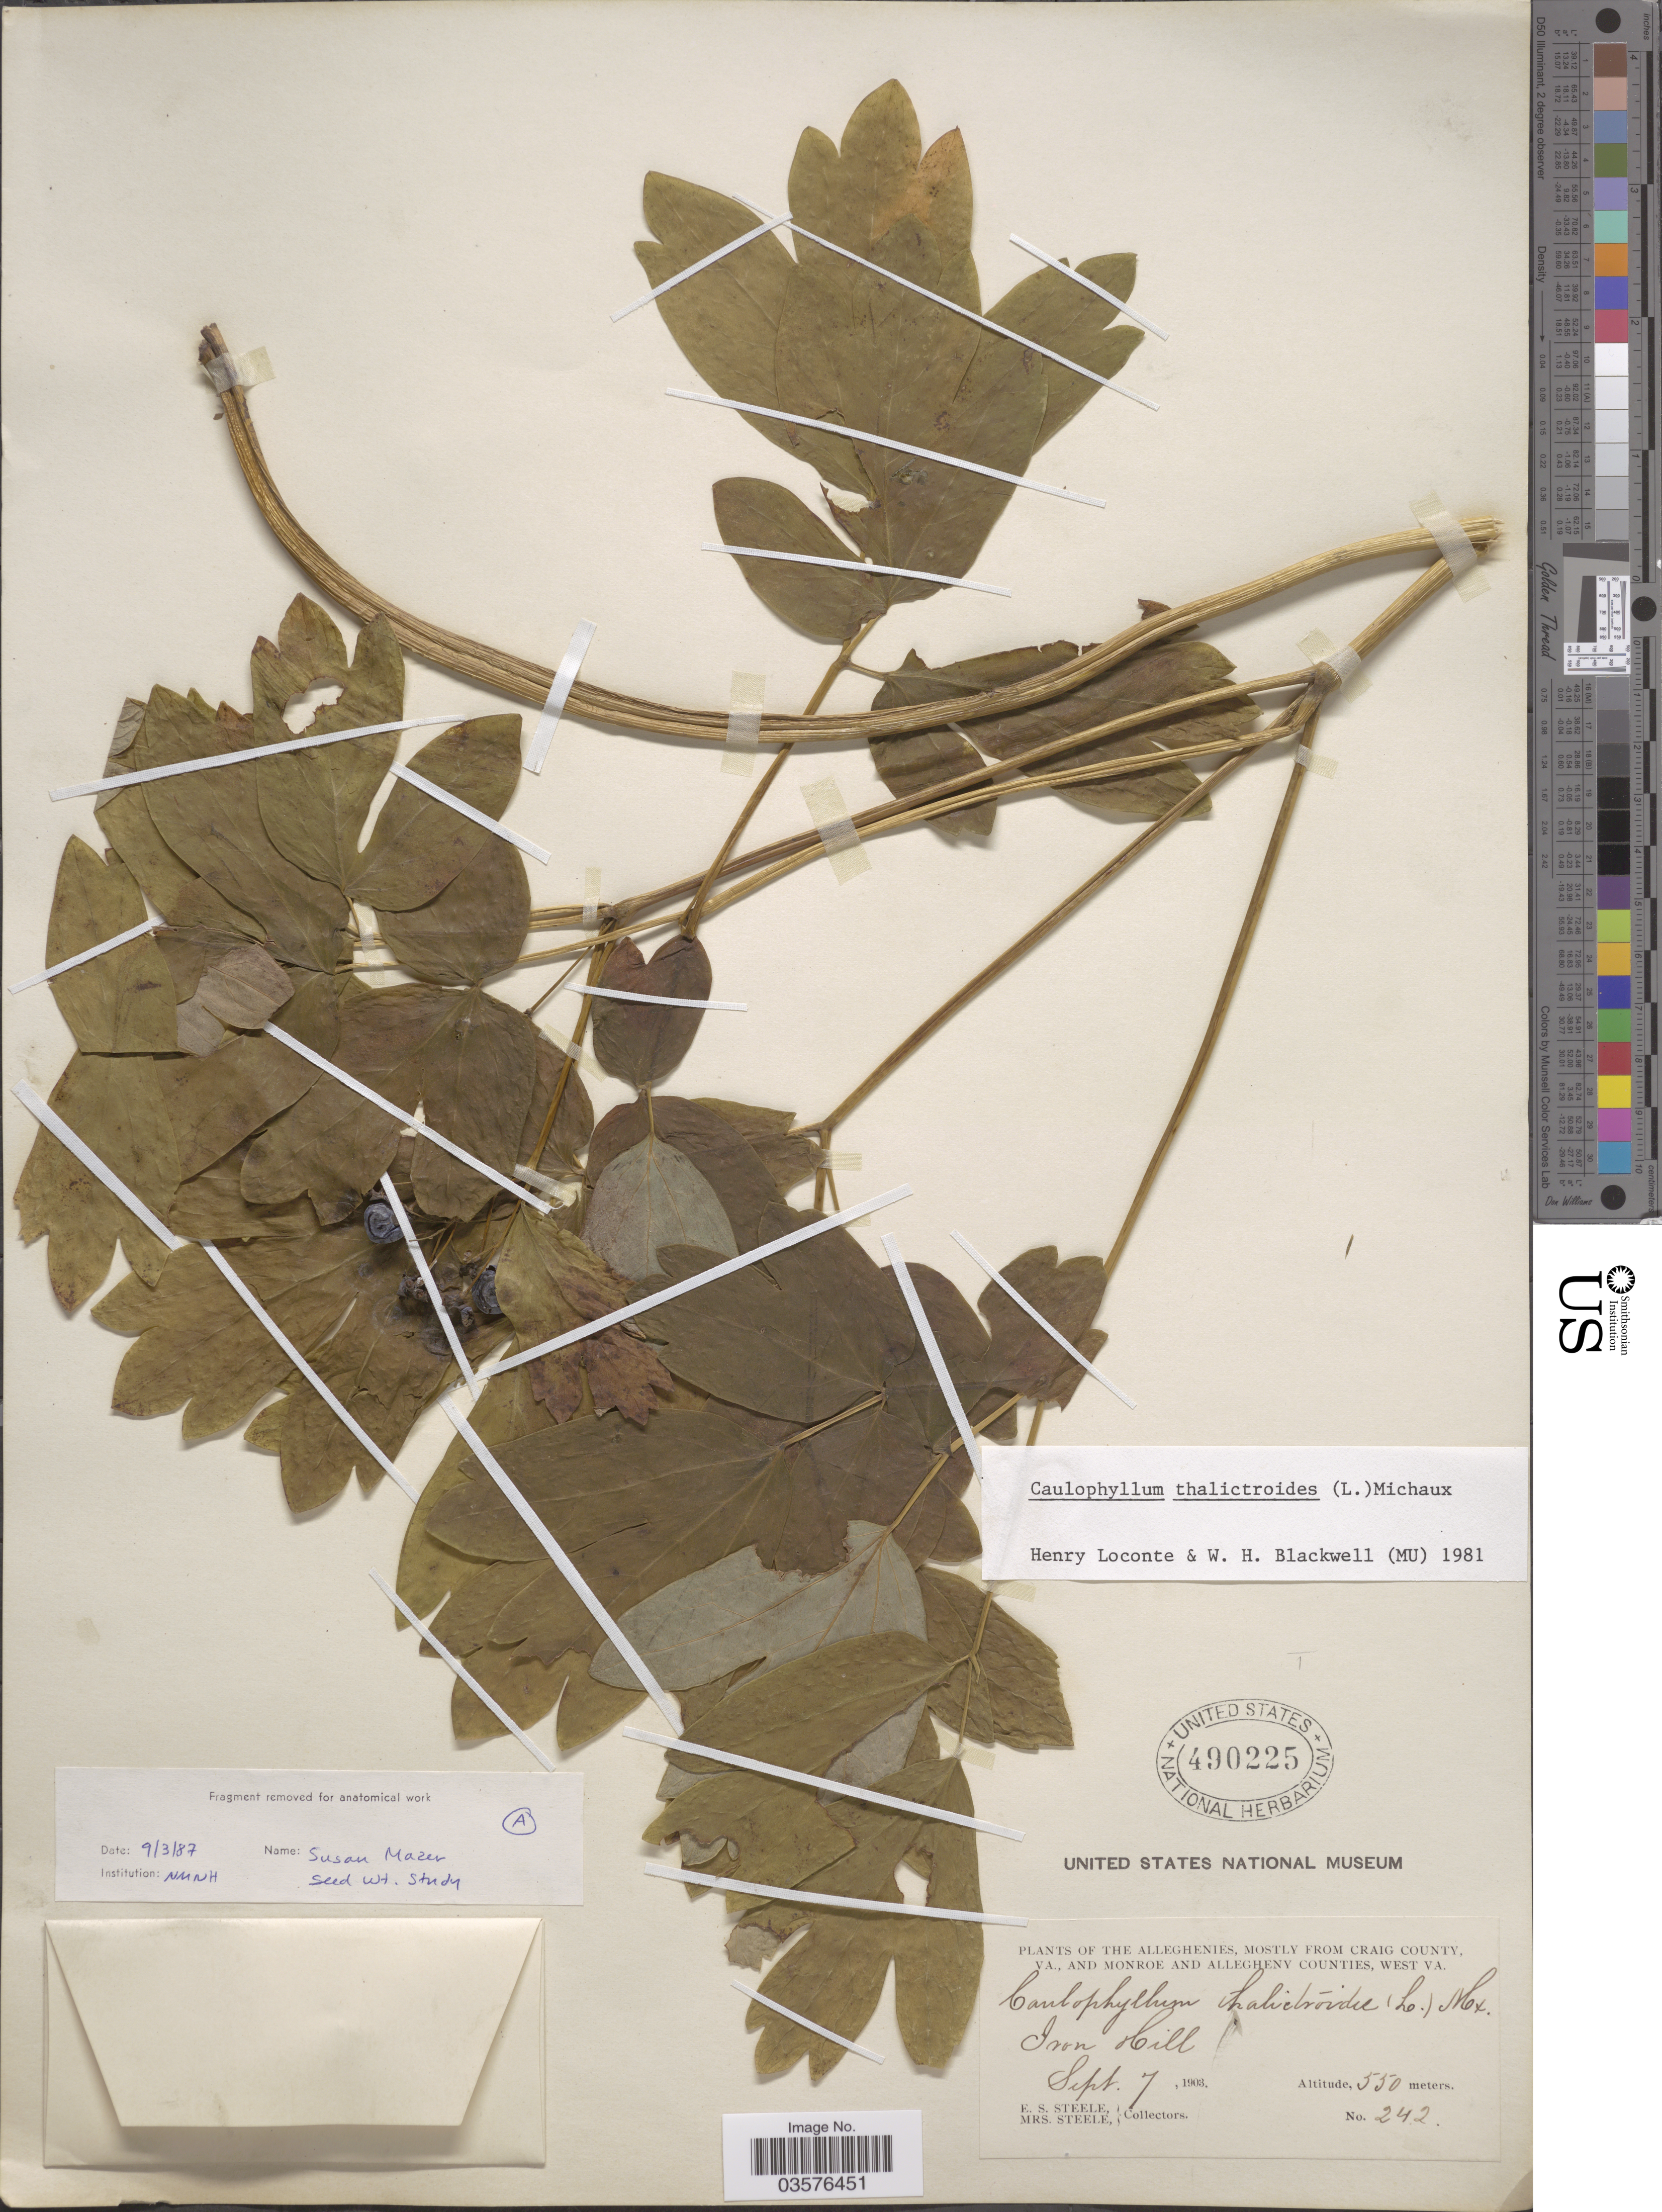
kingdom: Plantae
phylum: Tracheophyta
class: Magnoliopsida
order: Ranunculales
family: Berberidaceae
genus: Caulophyllum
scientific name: Caulophyllum thalictroides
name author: (L.) Michx.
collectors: E. Steele & Mrs. E. S. Steele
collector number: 242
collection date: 1903-09-07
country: United States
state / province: Virginia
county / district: Craig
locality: The Alleghenies, Mostly from Craig County, Va. and Monroe and Allegheny Counties. Iron Hill.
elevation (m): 550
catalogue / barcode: US 490225